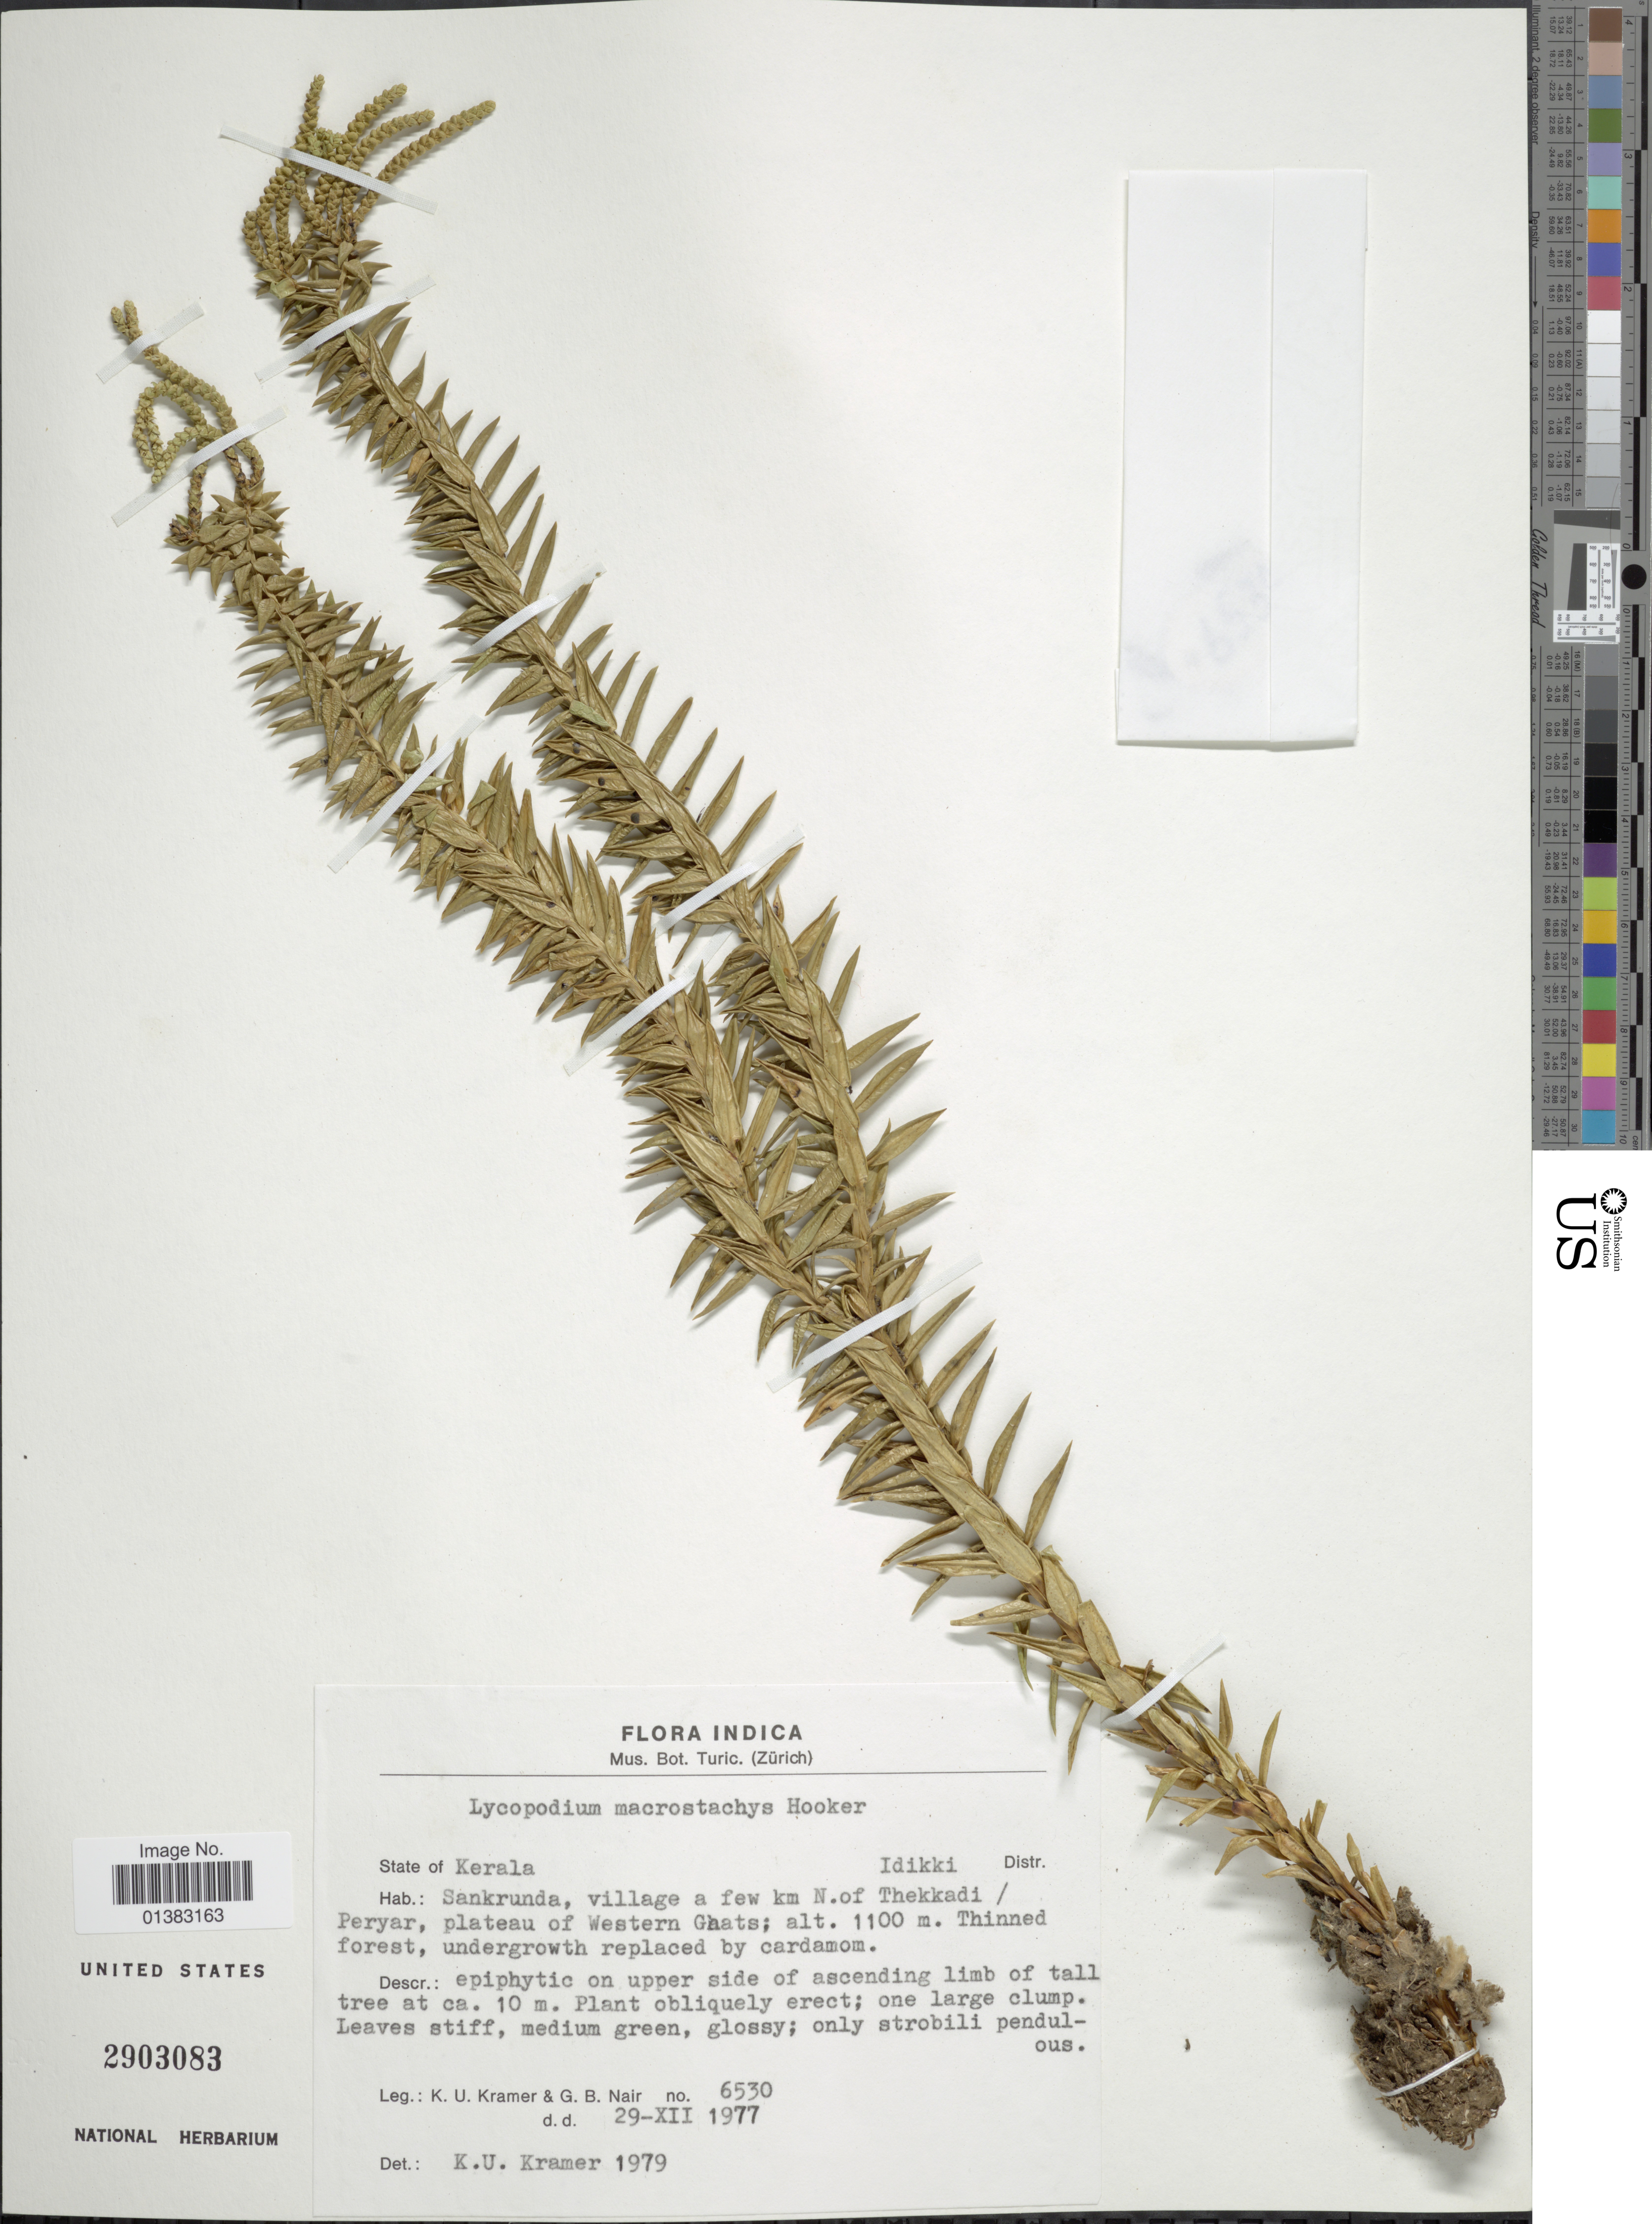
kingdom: Plantae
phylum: Tracheophyta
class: Lycopodiopsida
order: Lycopodiales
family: Lycopodiaceae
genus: Phlegmariurus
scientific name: Phlegmariurus phyllanthus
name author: (Hook. & Arn.) R.D. Dixit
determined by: Field, A. R.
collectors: K. U. Kramer & G. Nair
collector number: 6530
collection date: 1977-12-29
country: India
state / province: Kerala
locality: Indica, Idikki Distr. Sankrunda, village a few km N. of Thekkadi/ Peryar, plateau of Western Ghats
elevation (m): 1100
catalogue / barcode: US 2903083